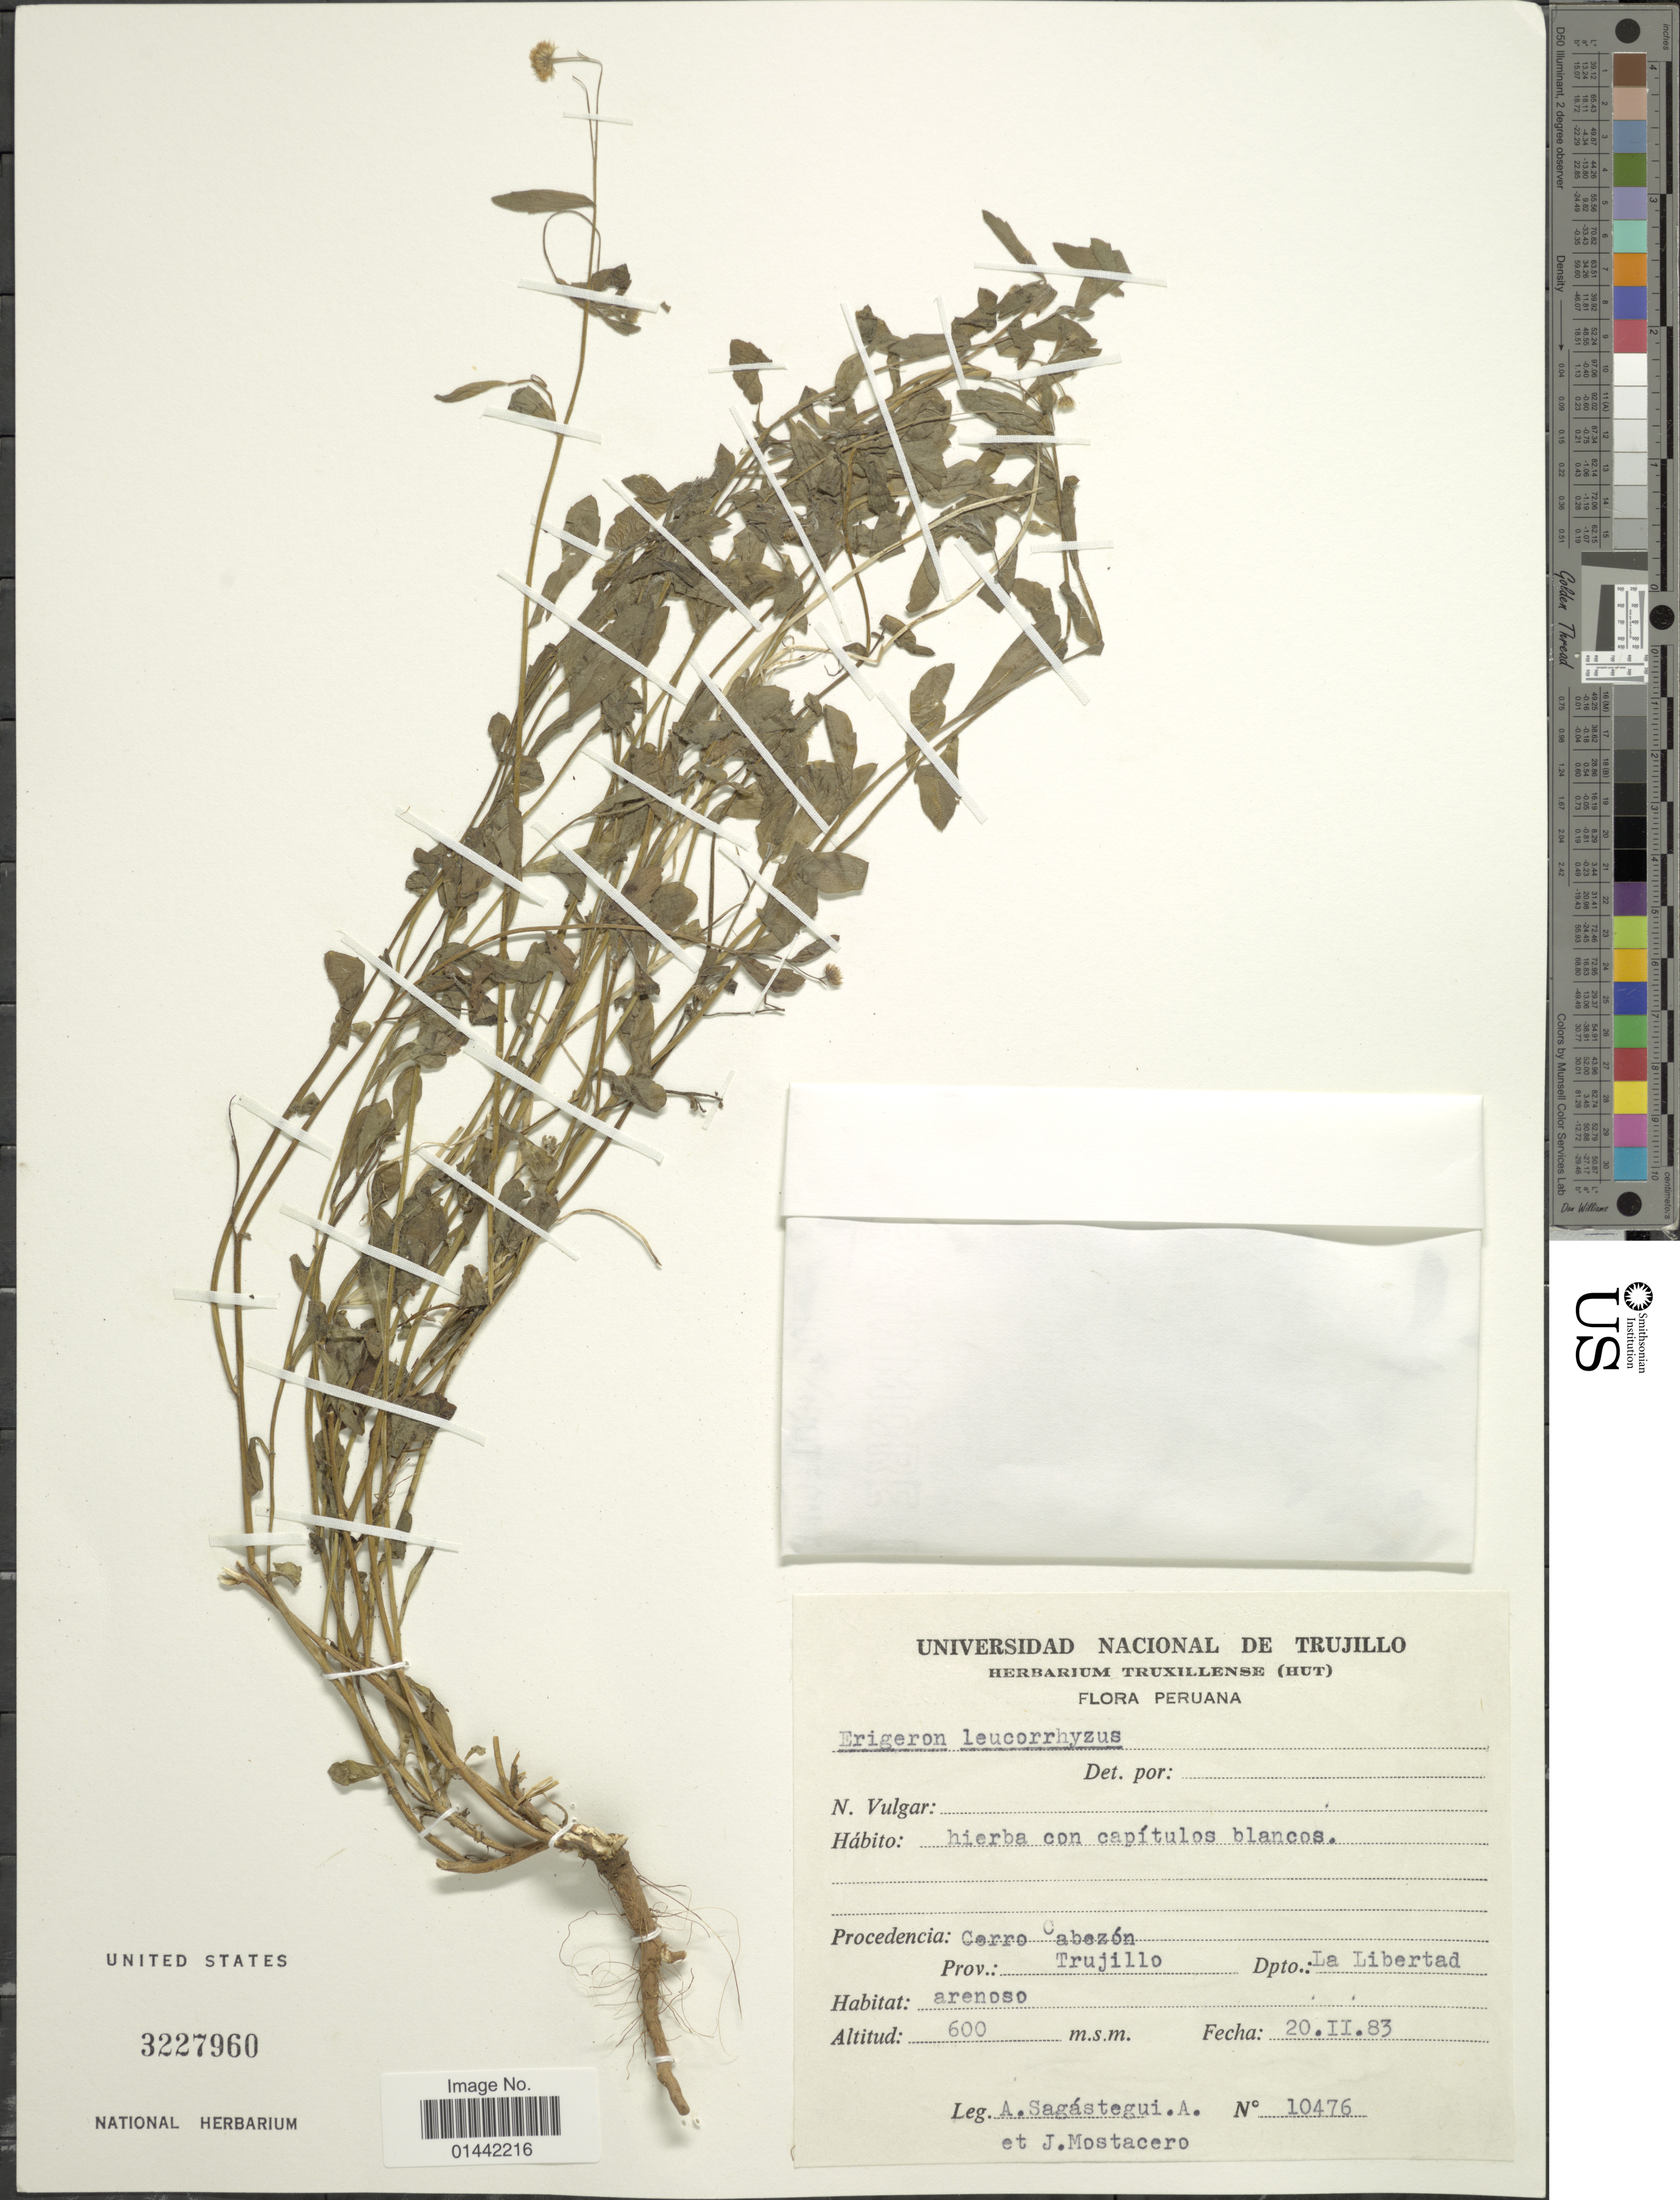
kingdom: Plantae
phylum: Tracheophyta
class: Magnoliopsida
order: Asterales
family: Asteraceae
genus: Erigeron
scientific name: Erigeron leptorhizon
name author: DC.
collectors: A. Sagástegui A. & J. Mostacero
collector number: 10476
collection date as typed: Transcribed d/m/y: 20/2/83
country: Peru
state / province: La Libertad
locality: Cerro Cabezón, Prov. Trujillo, arenoso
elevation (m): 600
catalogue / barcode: US 3227960